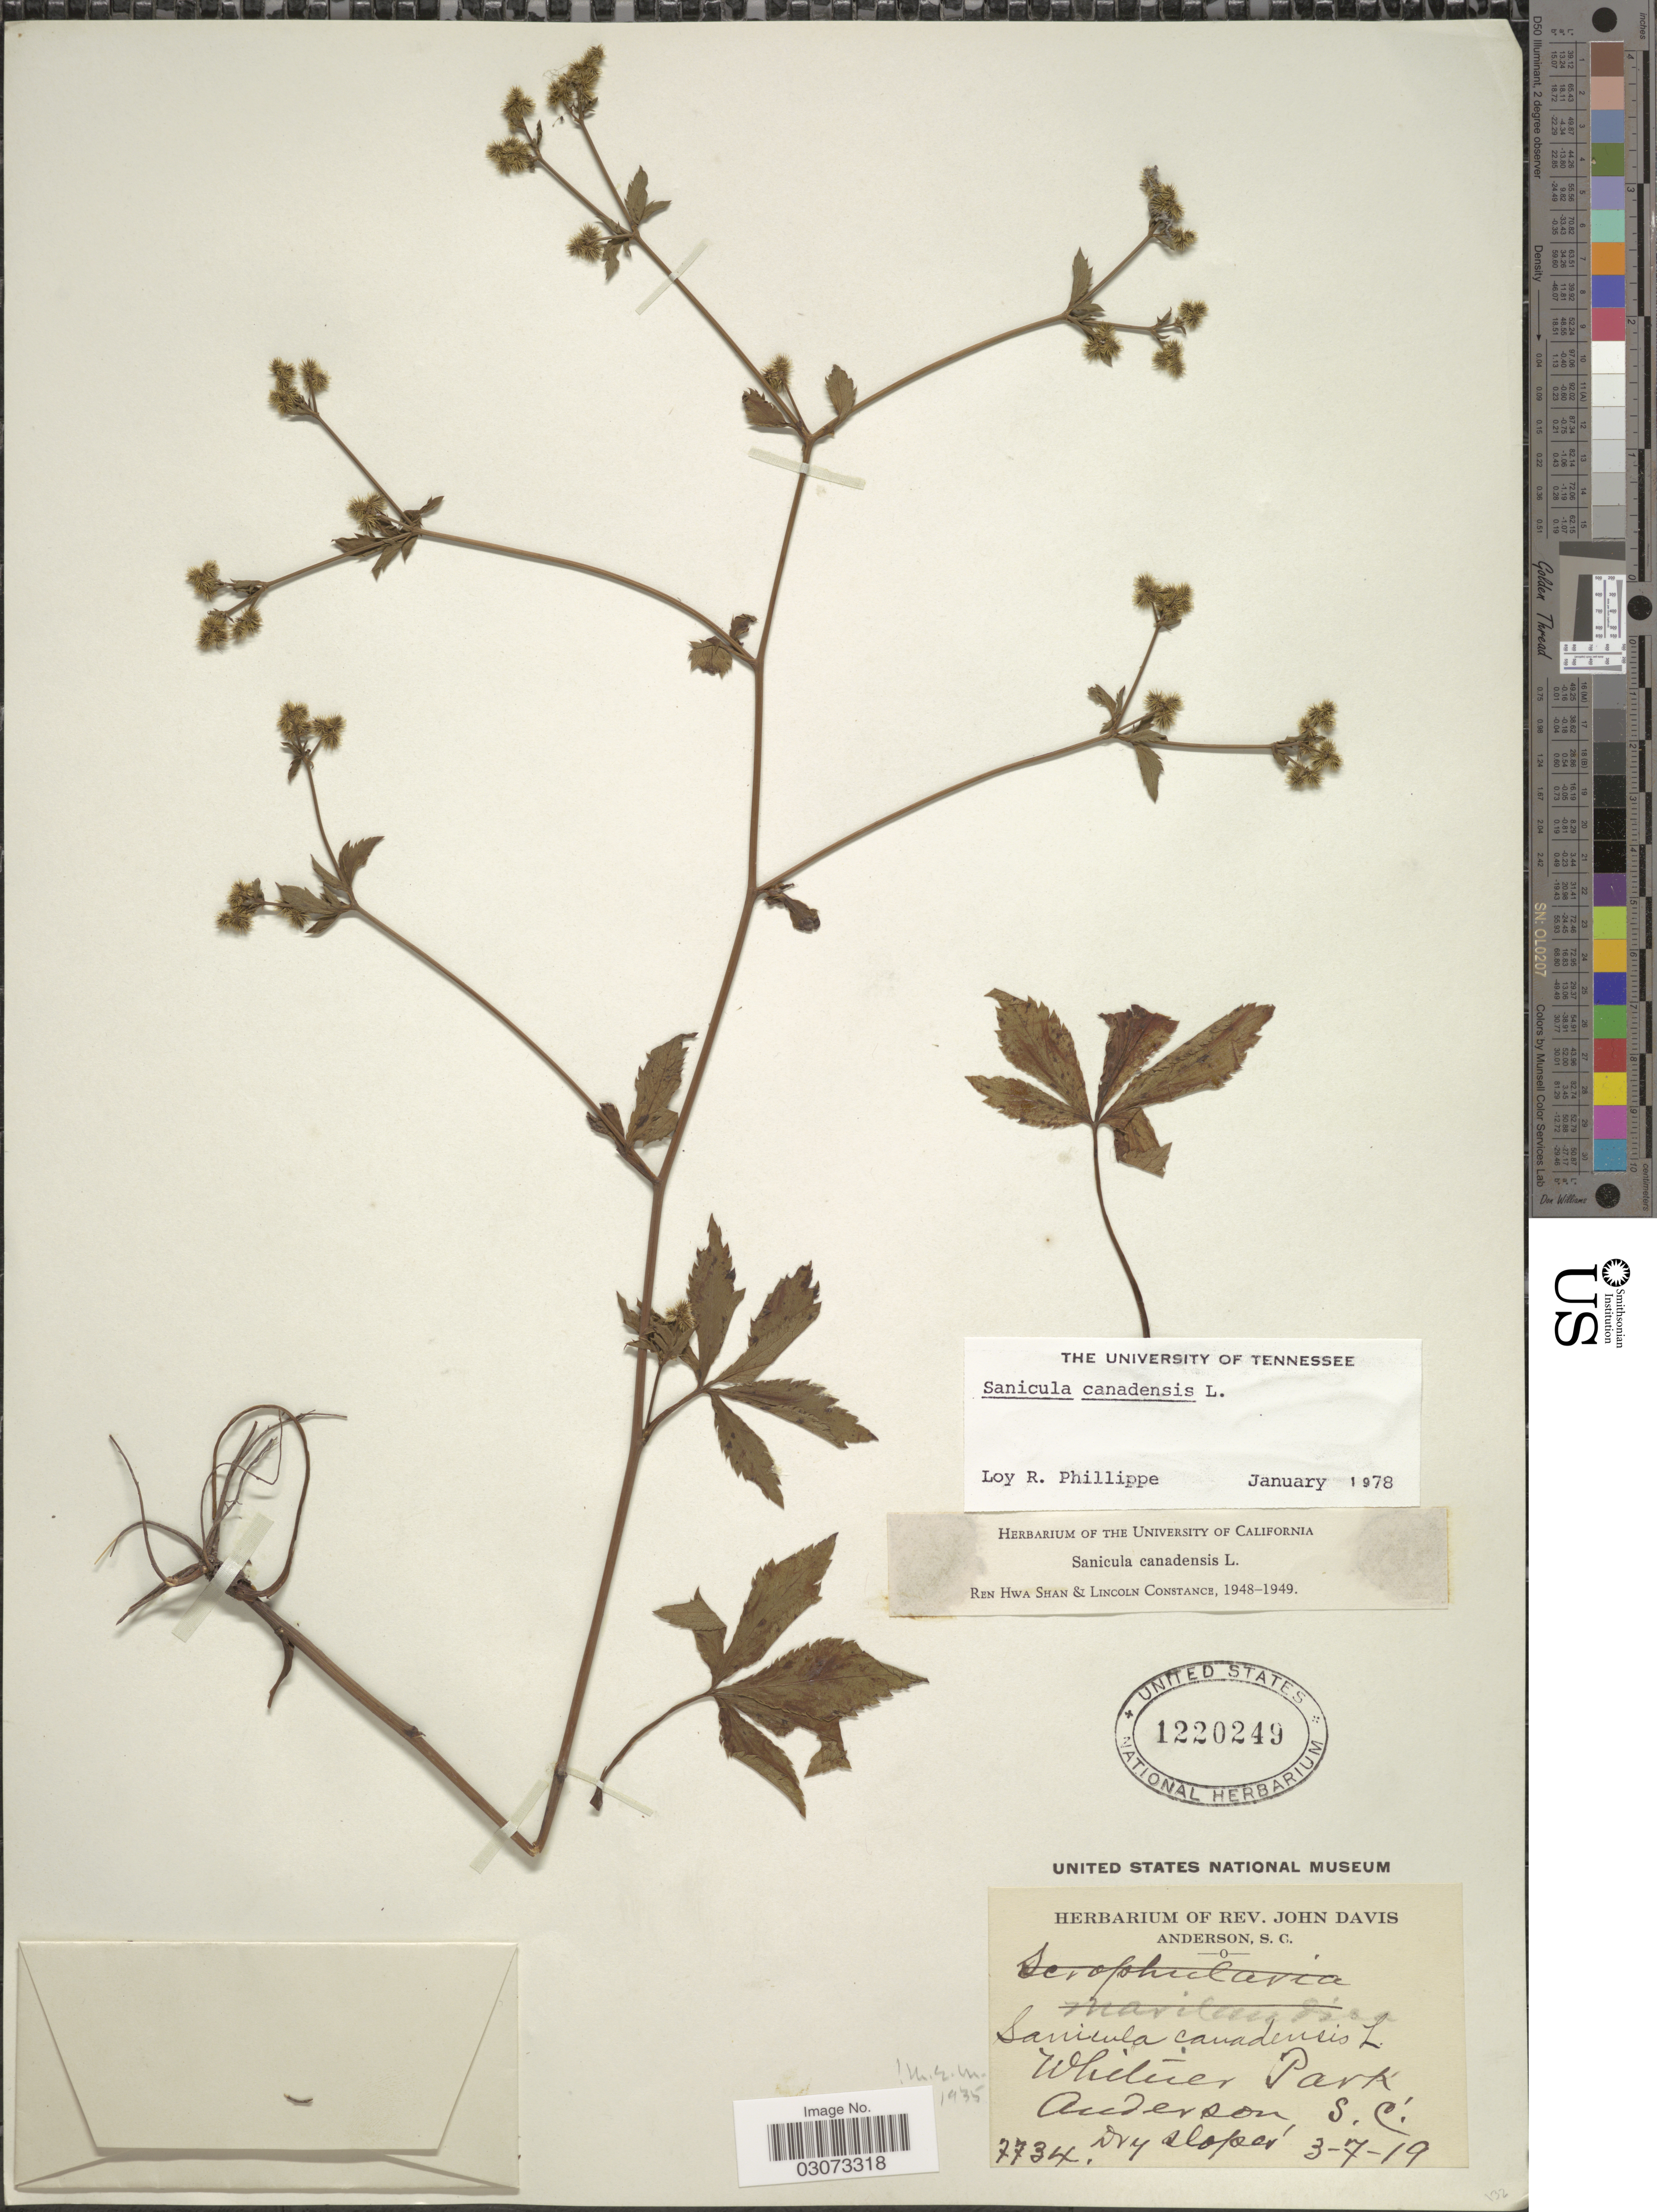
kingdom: Plantae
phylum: Tracheophyta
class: Magnoliopsida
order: Apiales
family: Apiaceae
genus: Sanicula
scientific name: Sanicula canadensis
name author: L.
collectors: ex herb. Rev. John Davis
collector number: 7734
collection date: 1919-03-07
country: United States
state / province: South Carolina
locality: Whitner Park, Anderson.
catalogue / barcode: US 1220249